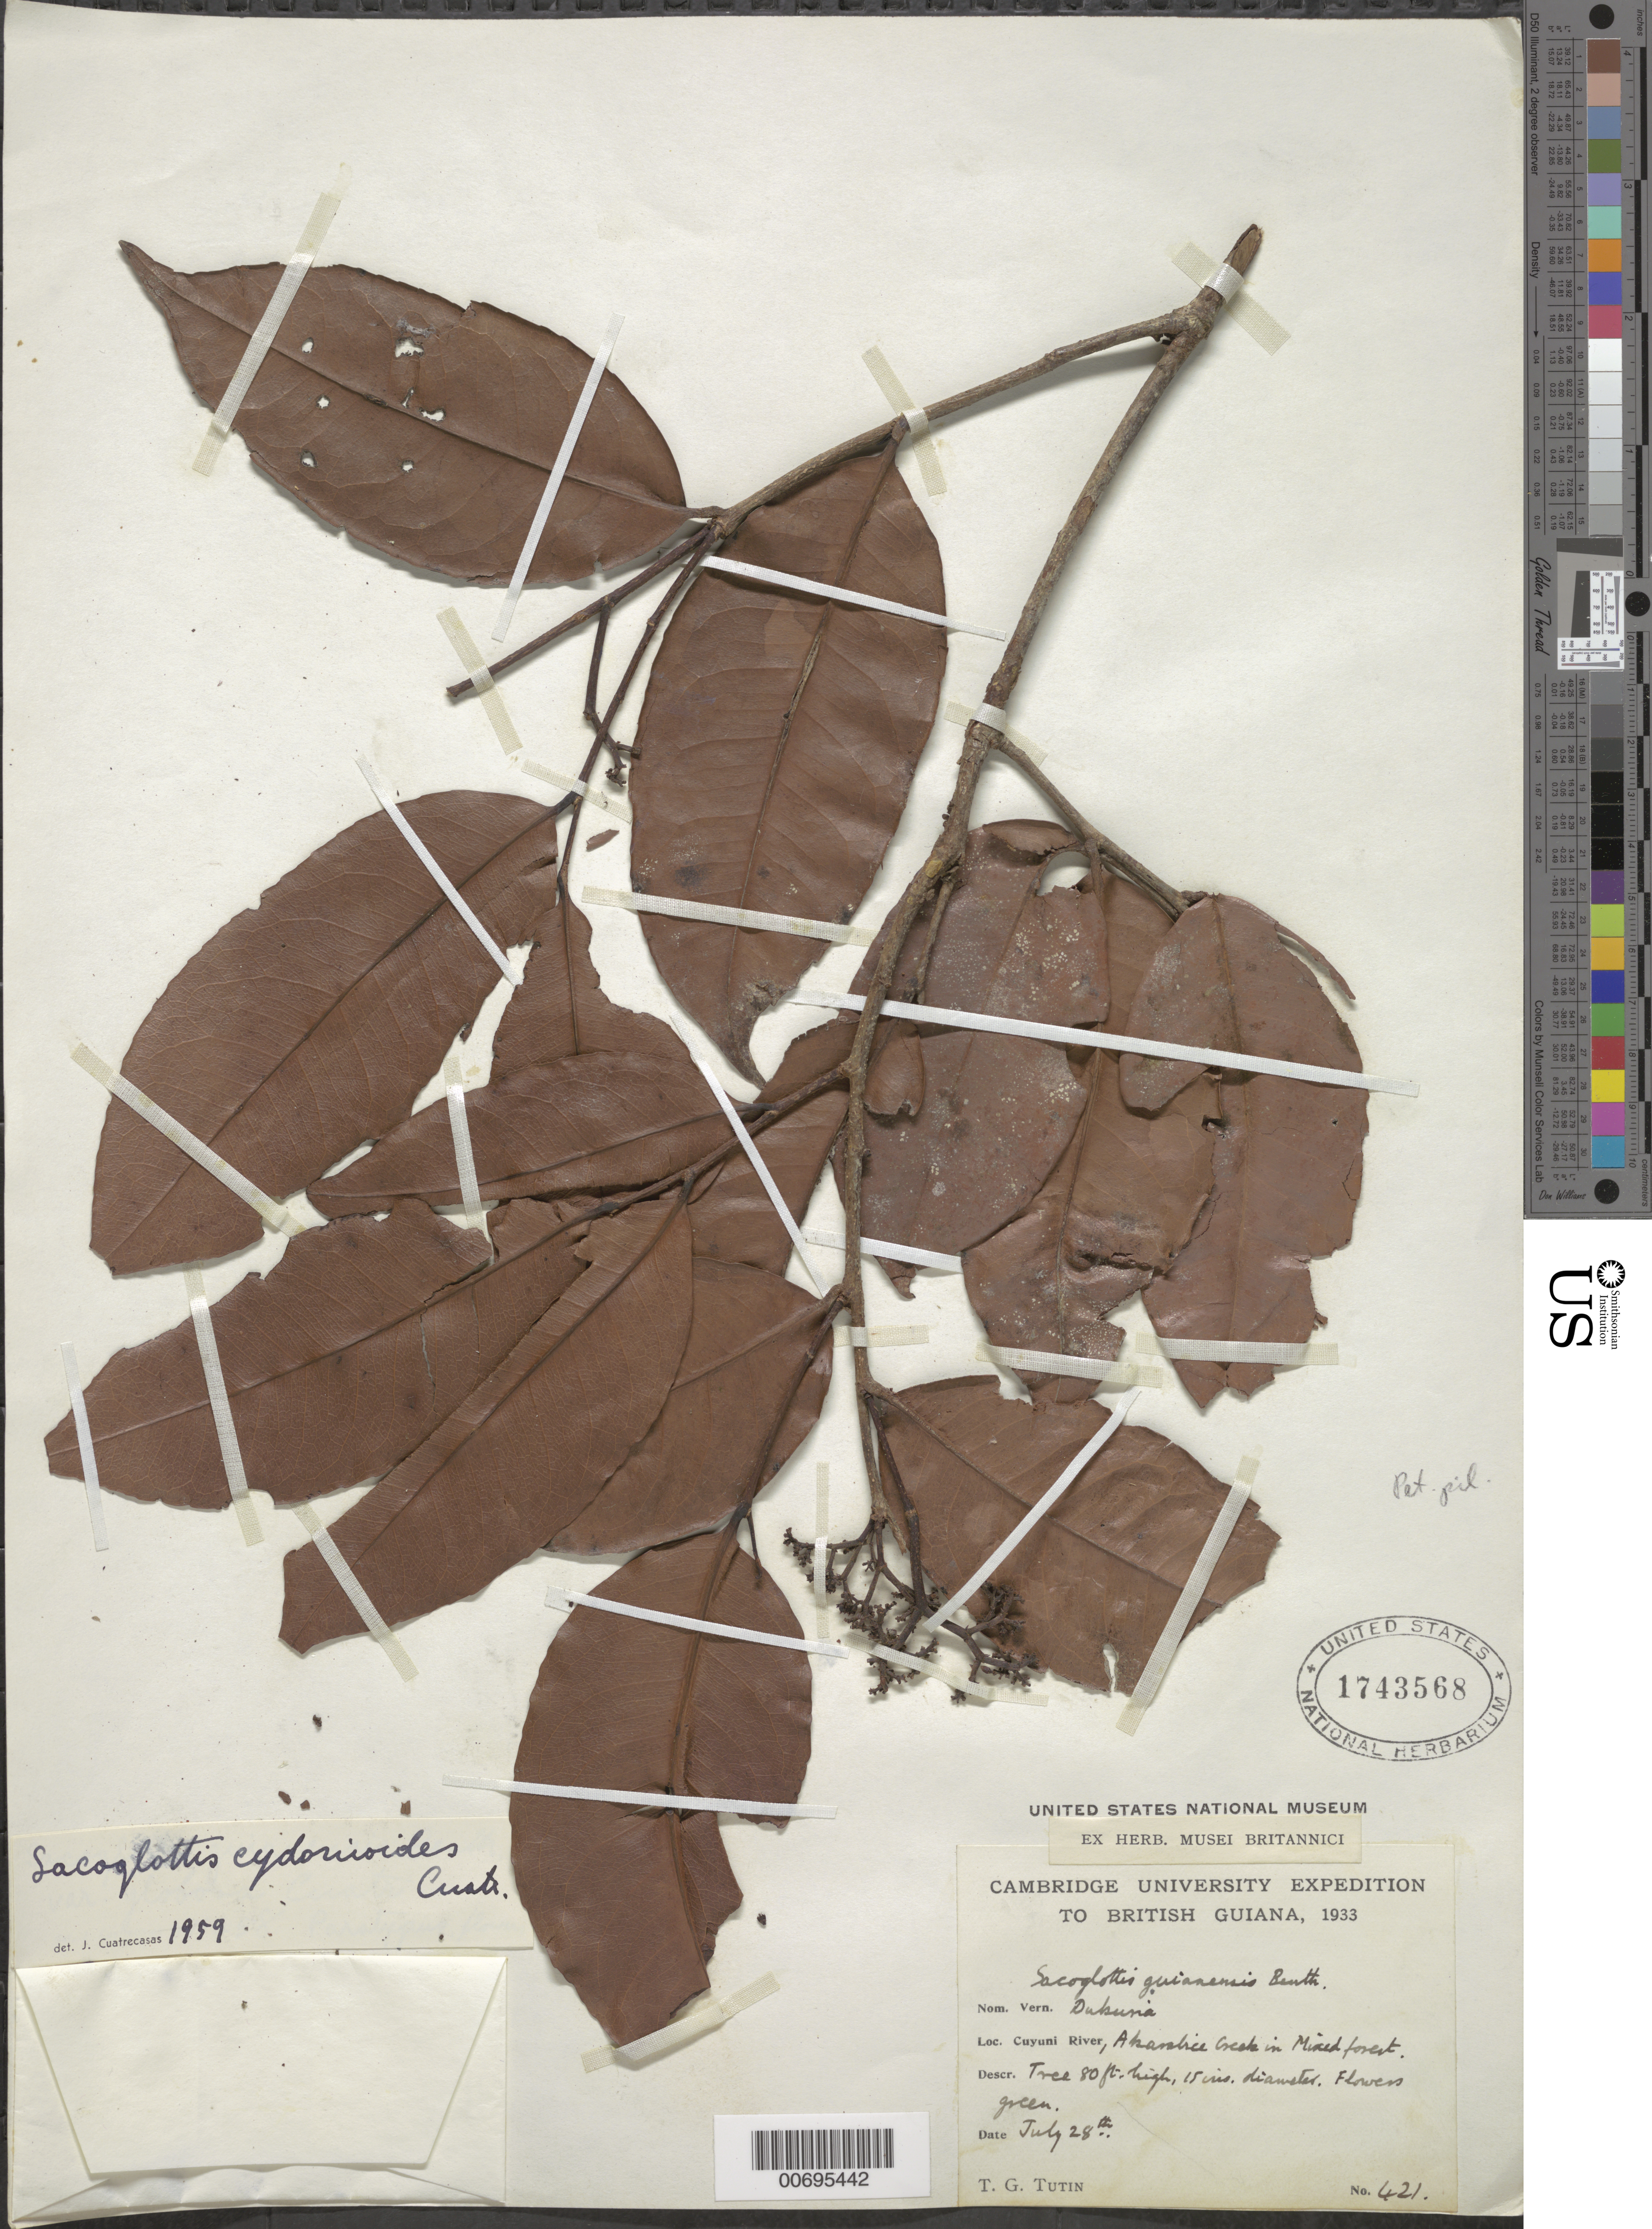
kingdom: Plantae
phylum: Tracheophyta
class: Magnoliopsida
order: Malpighiales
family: Humiriaceae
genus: Sacoglottis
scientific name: Sacoglottis cydonioides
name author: Cuatrec.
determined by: Cuatrecasas, J.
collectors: T. G. Tutin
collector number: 421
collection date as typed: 28-Jul-33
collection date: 1933-07-28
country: Guyana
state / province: Cuyuni-Mazaruni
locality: Akarabice Creek, Cuyuni R.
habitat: Mixed forest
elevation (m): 91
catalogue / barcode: US 1743568